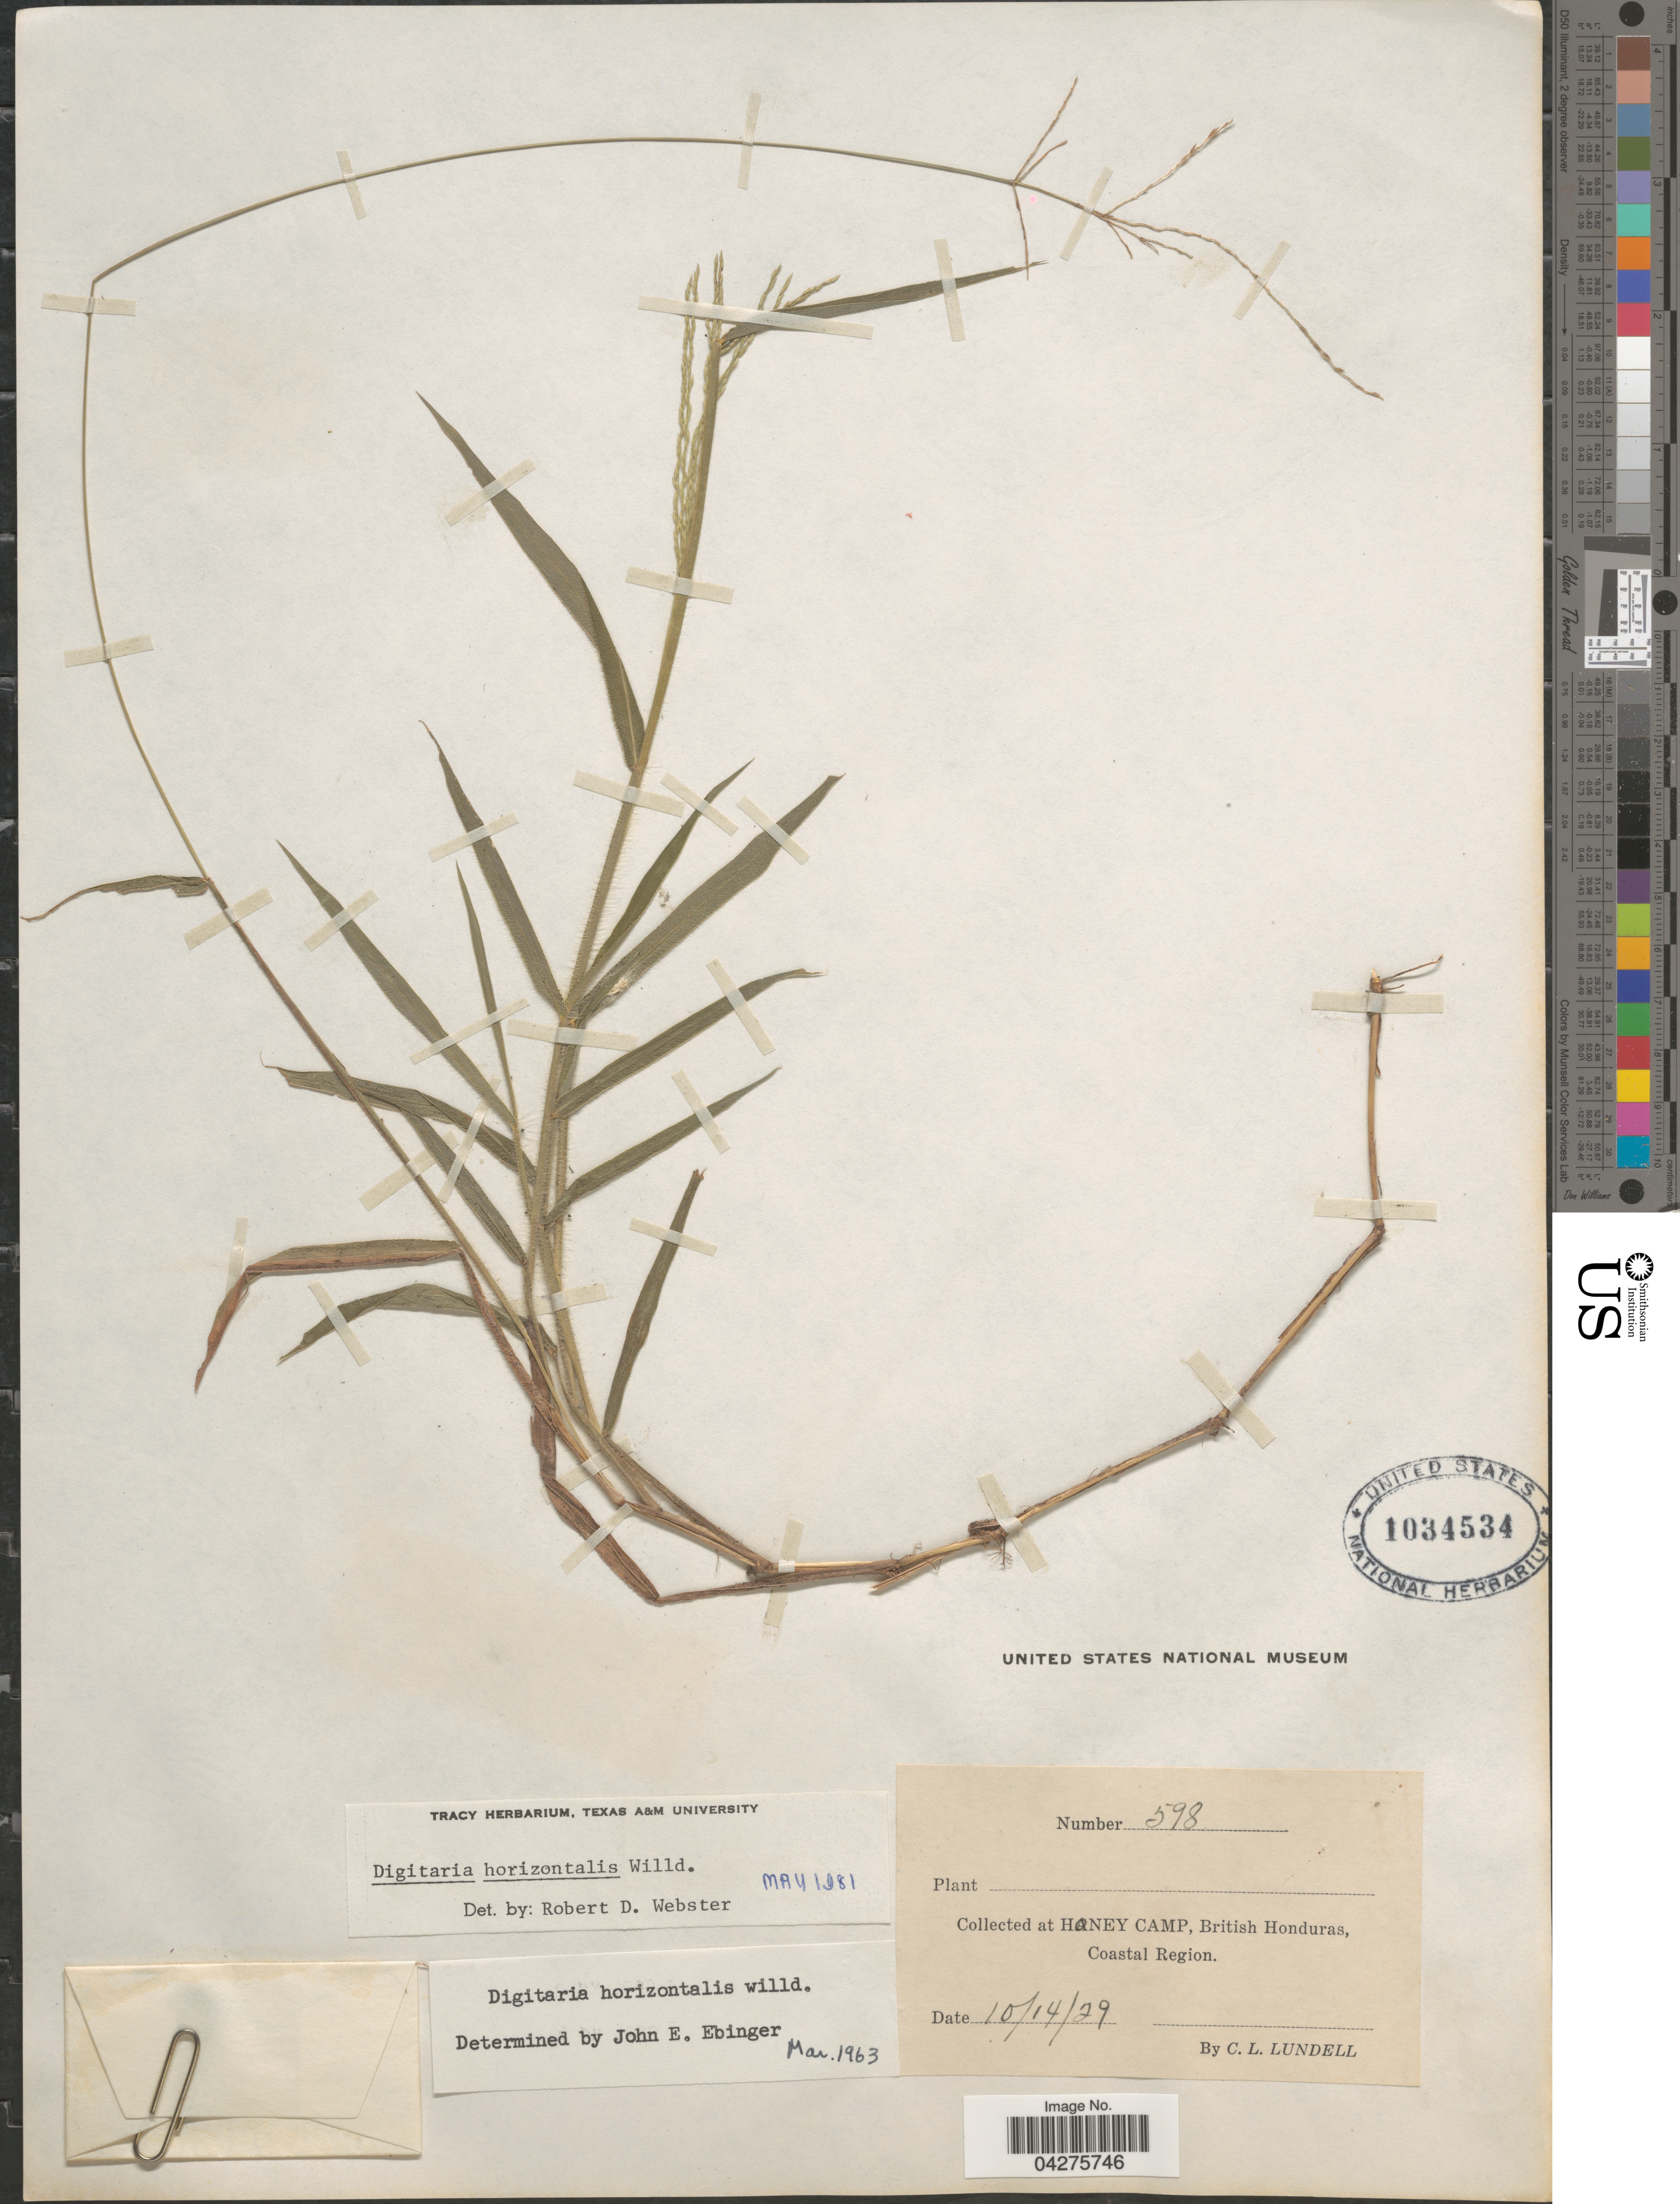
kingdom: Plantae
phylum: Tracheophyta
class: Liliopsida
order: Poales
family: Poaceae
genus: Digitaria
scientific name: Digitaria horizontalis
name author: Willd.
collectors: C. L. Lundell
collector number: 598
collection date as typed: Transcribed d/m/y: 14/10/29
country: Belize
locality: At Honey Camp, British Honduras, Coastal Region.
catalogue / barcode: US 1034534